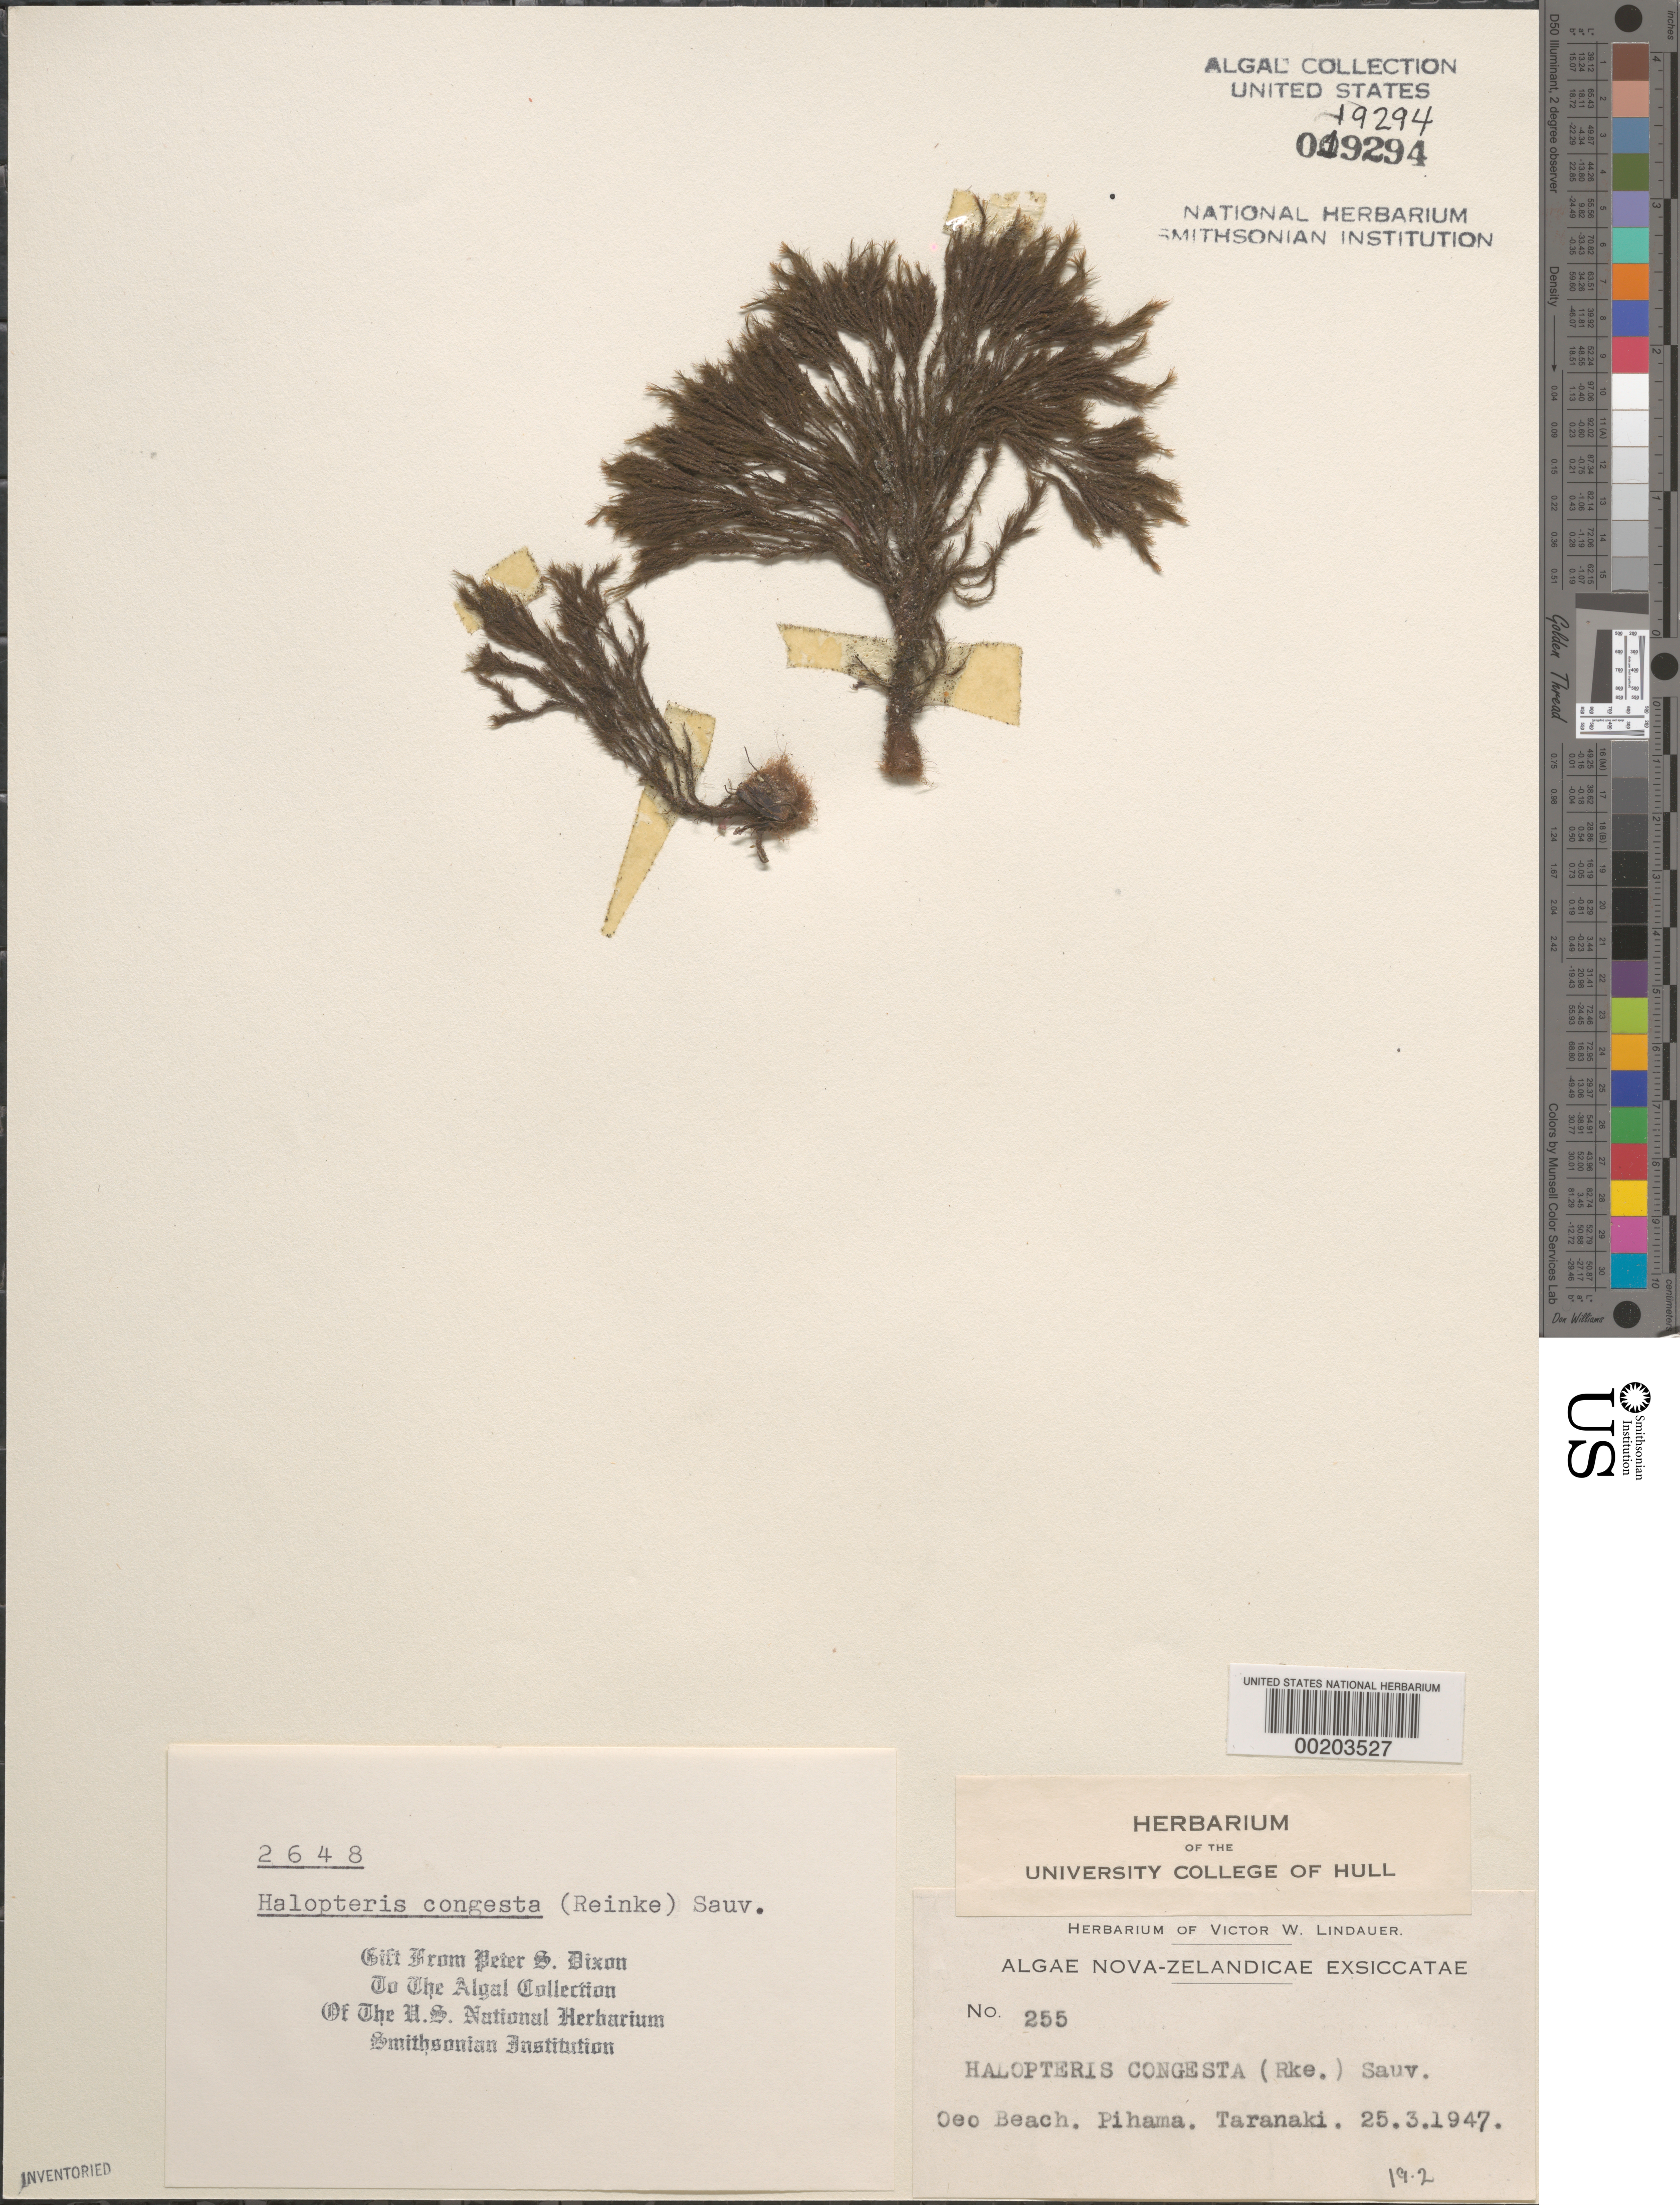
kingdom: Chromista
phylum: Ochrophyta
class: Phaeophyceae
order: Sphacelariales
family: Stypocaulaceae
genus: Halopteris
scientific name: Halopteris congesta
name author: (Reinke) Sauv.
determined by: Dixon, P. S.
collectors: V. Lindauer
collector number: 255 & PSD 2648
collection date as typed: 25 Mar 1947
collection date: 1947-03-25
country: New Zealand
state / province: Taranaki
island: North Island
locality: Pihama, Oeo Beach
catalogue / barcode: US 19294